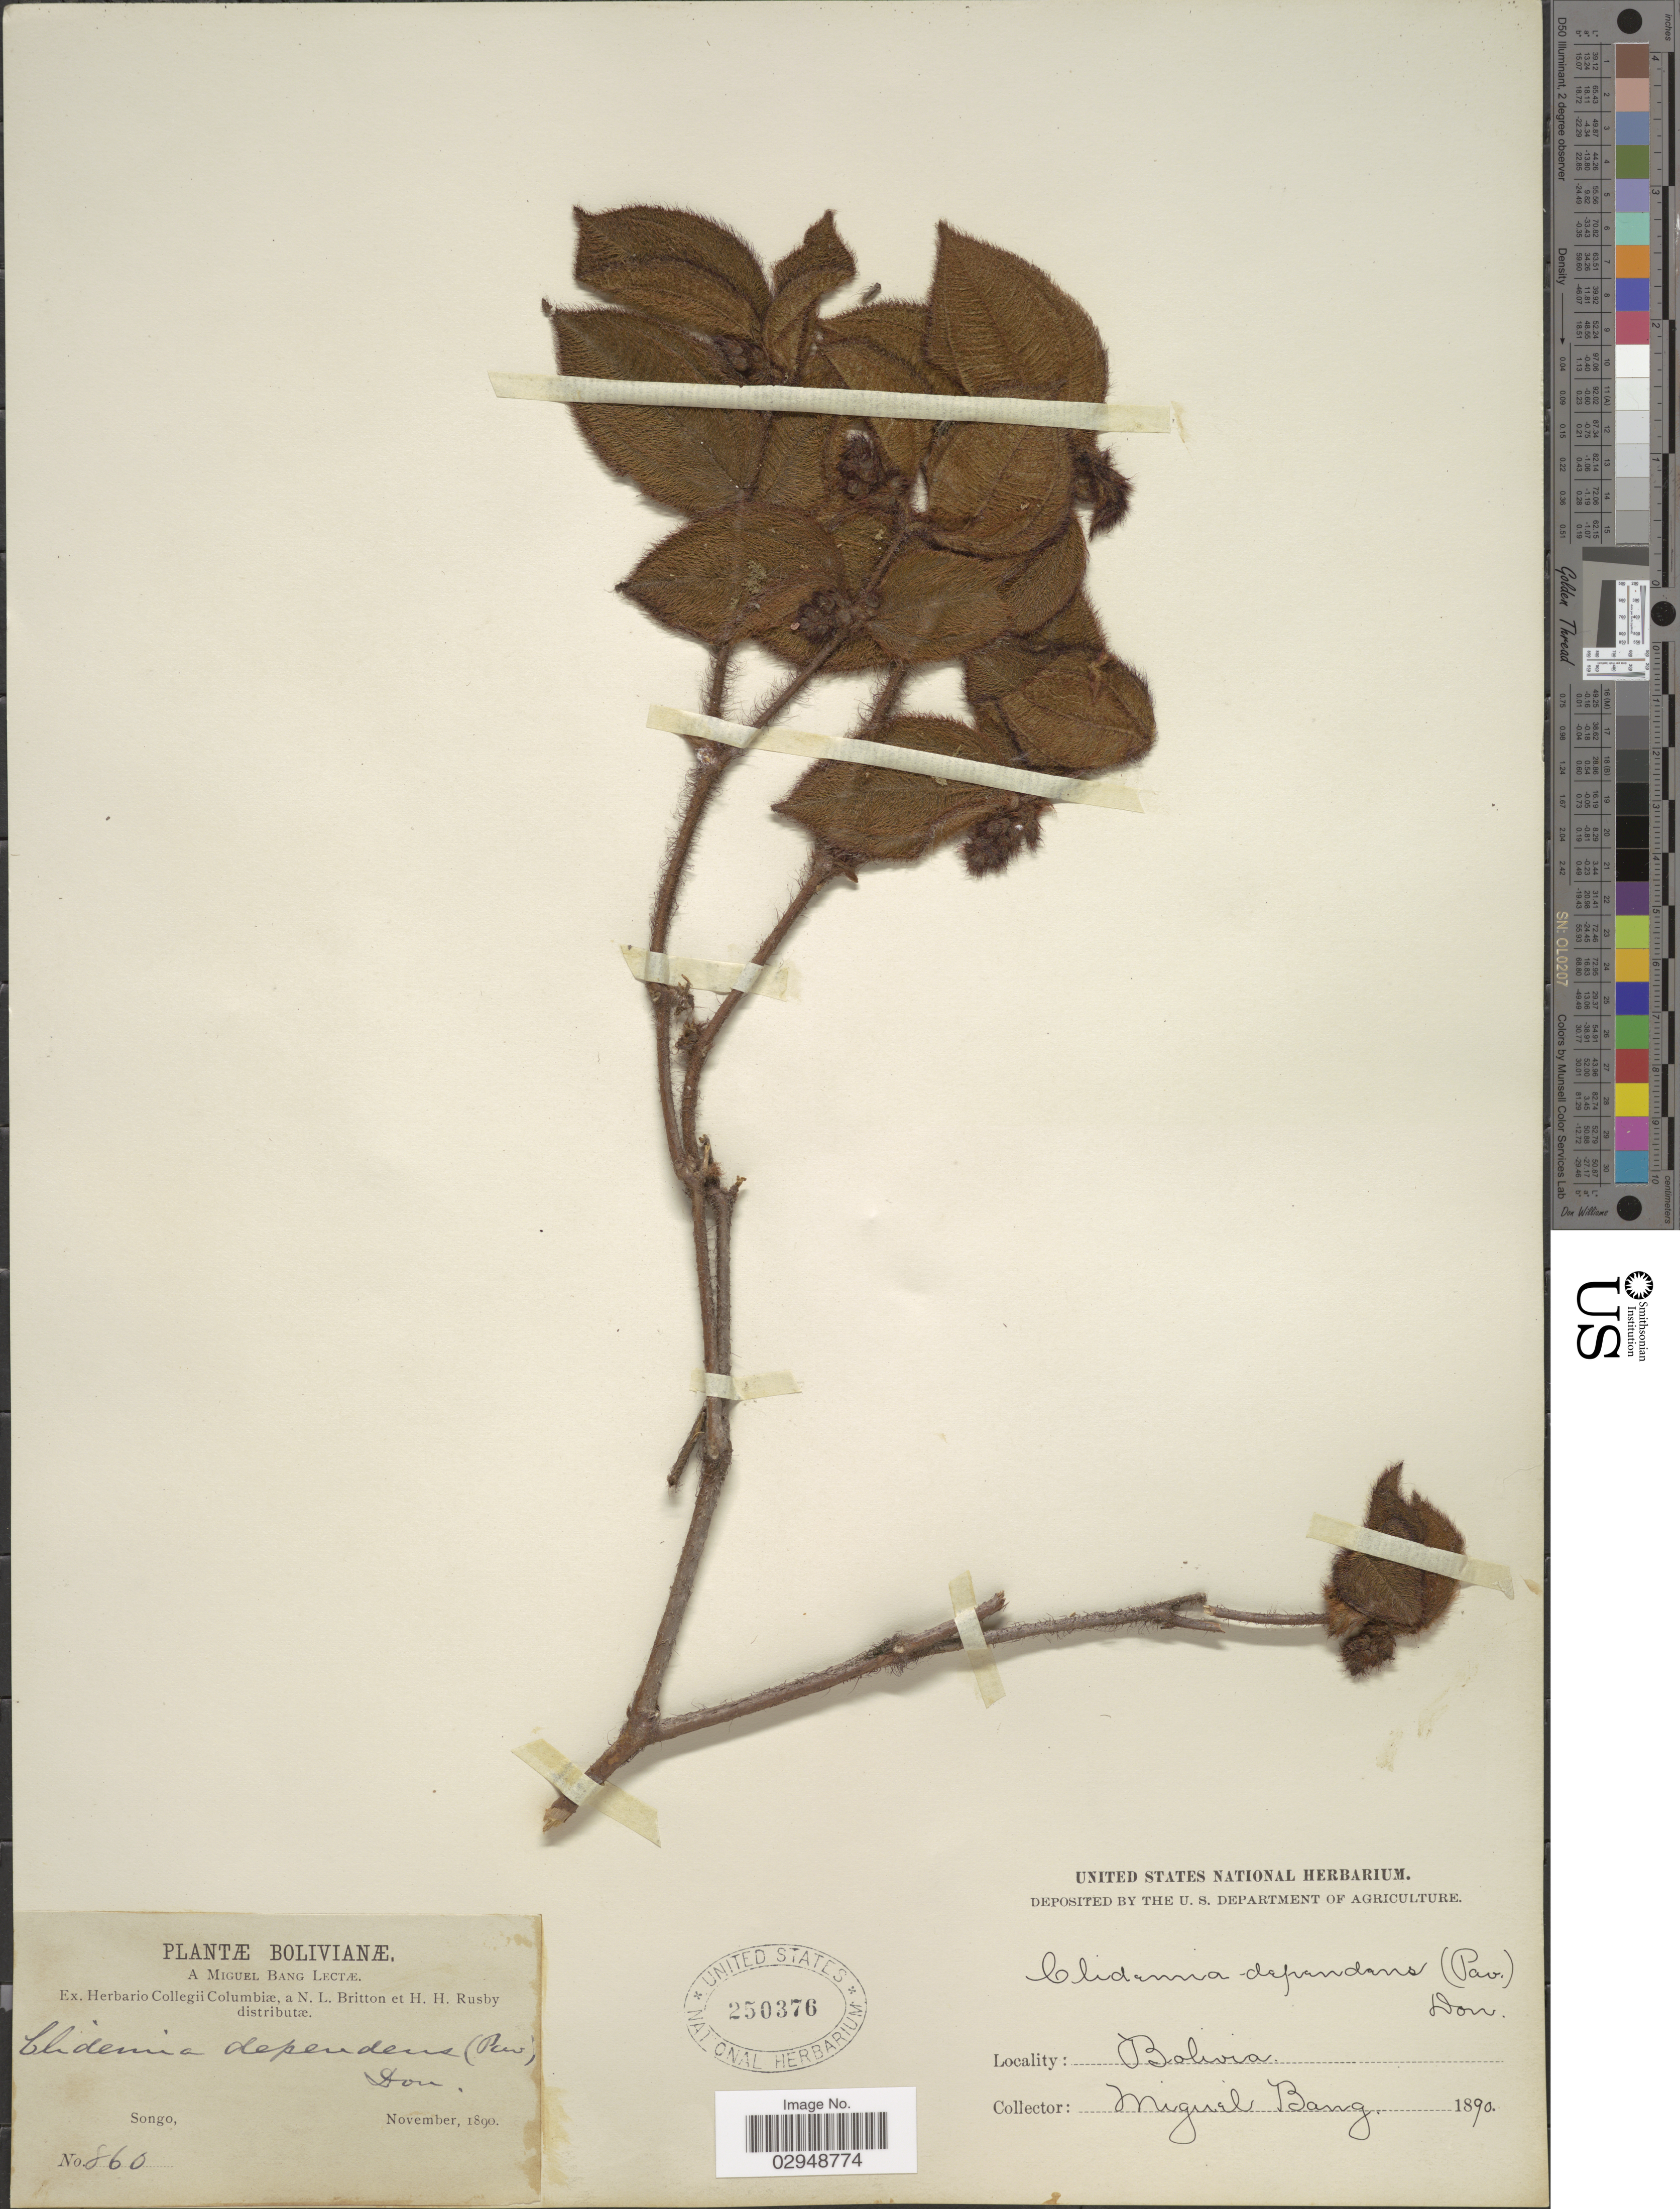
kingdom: Plantae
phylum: Tracheophyta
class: Magnoliopsida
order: Myrtales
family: Melastomataceae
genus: Clidemia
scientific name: Clidemia capitellata var. dependens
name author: (Pav. & D. Don) J.F. Macbr.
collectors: M. Bang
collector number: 860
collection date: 1890-11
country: Bolivia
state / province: La Paz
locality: Songo.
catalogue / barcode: US 250376